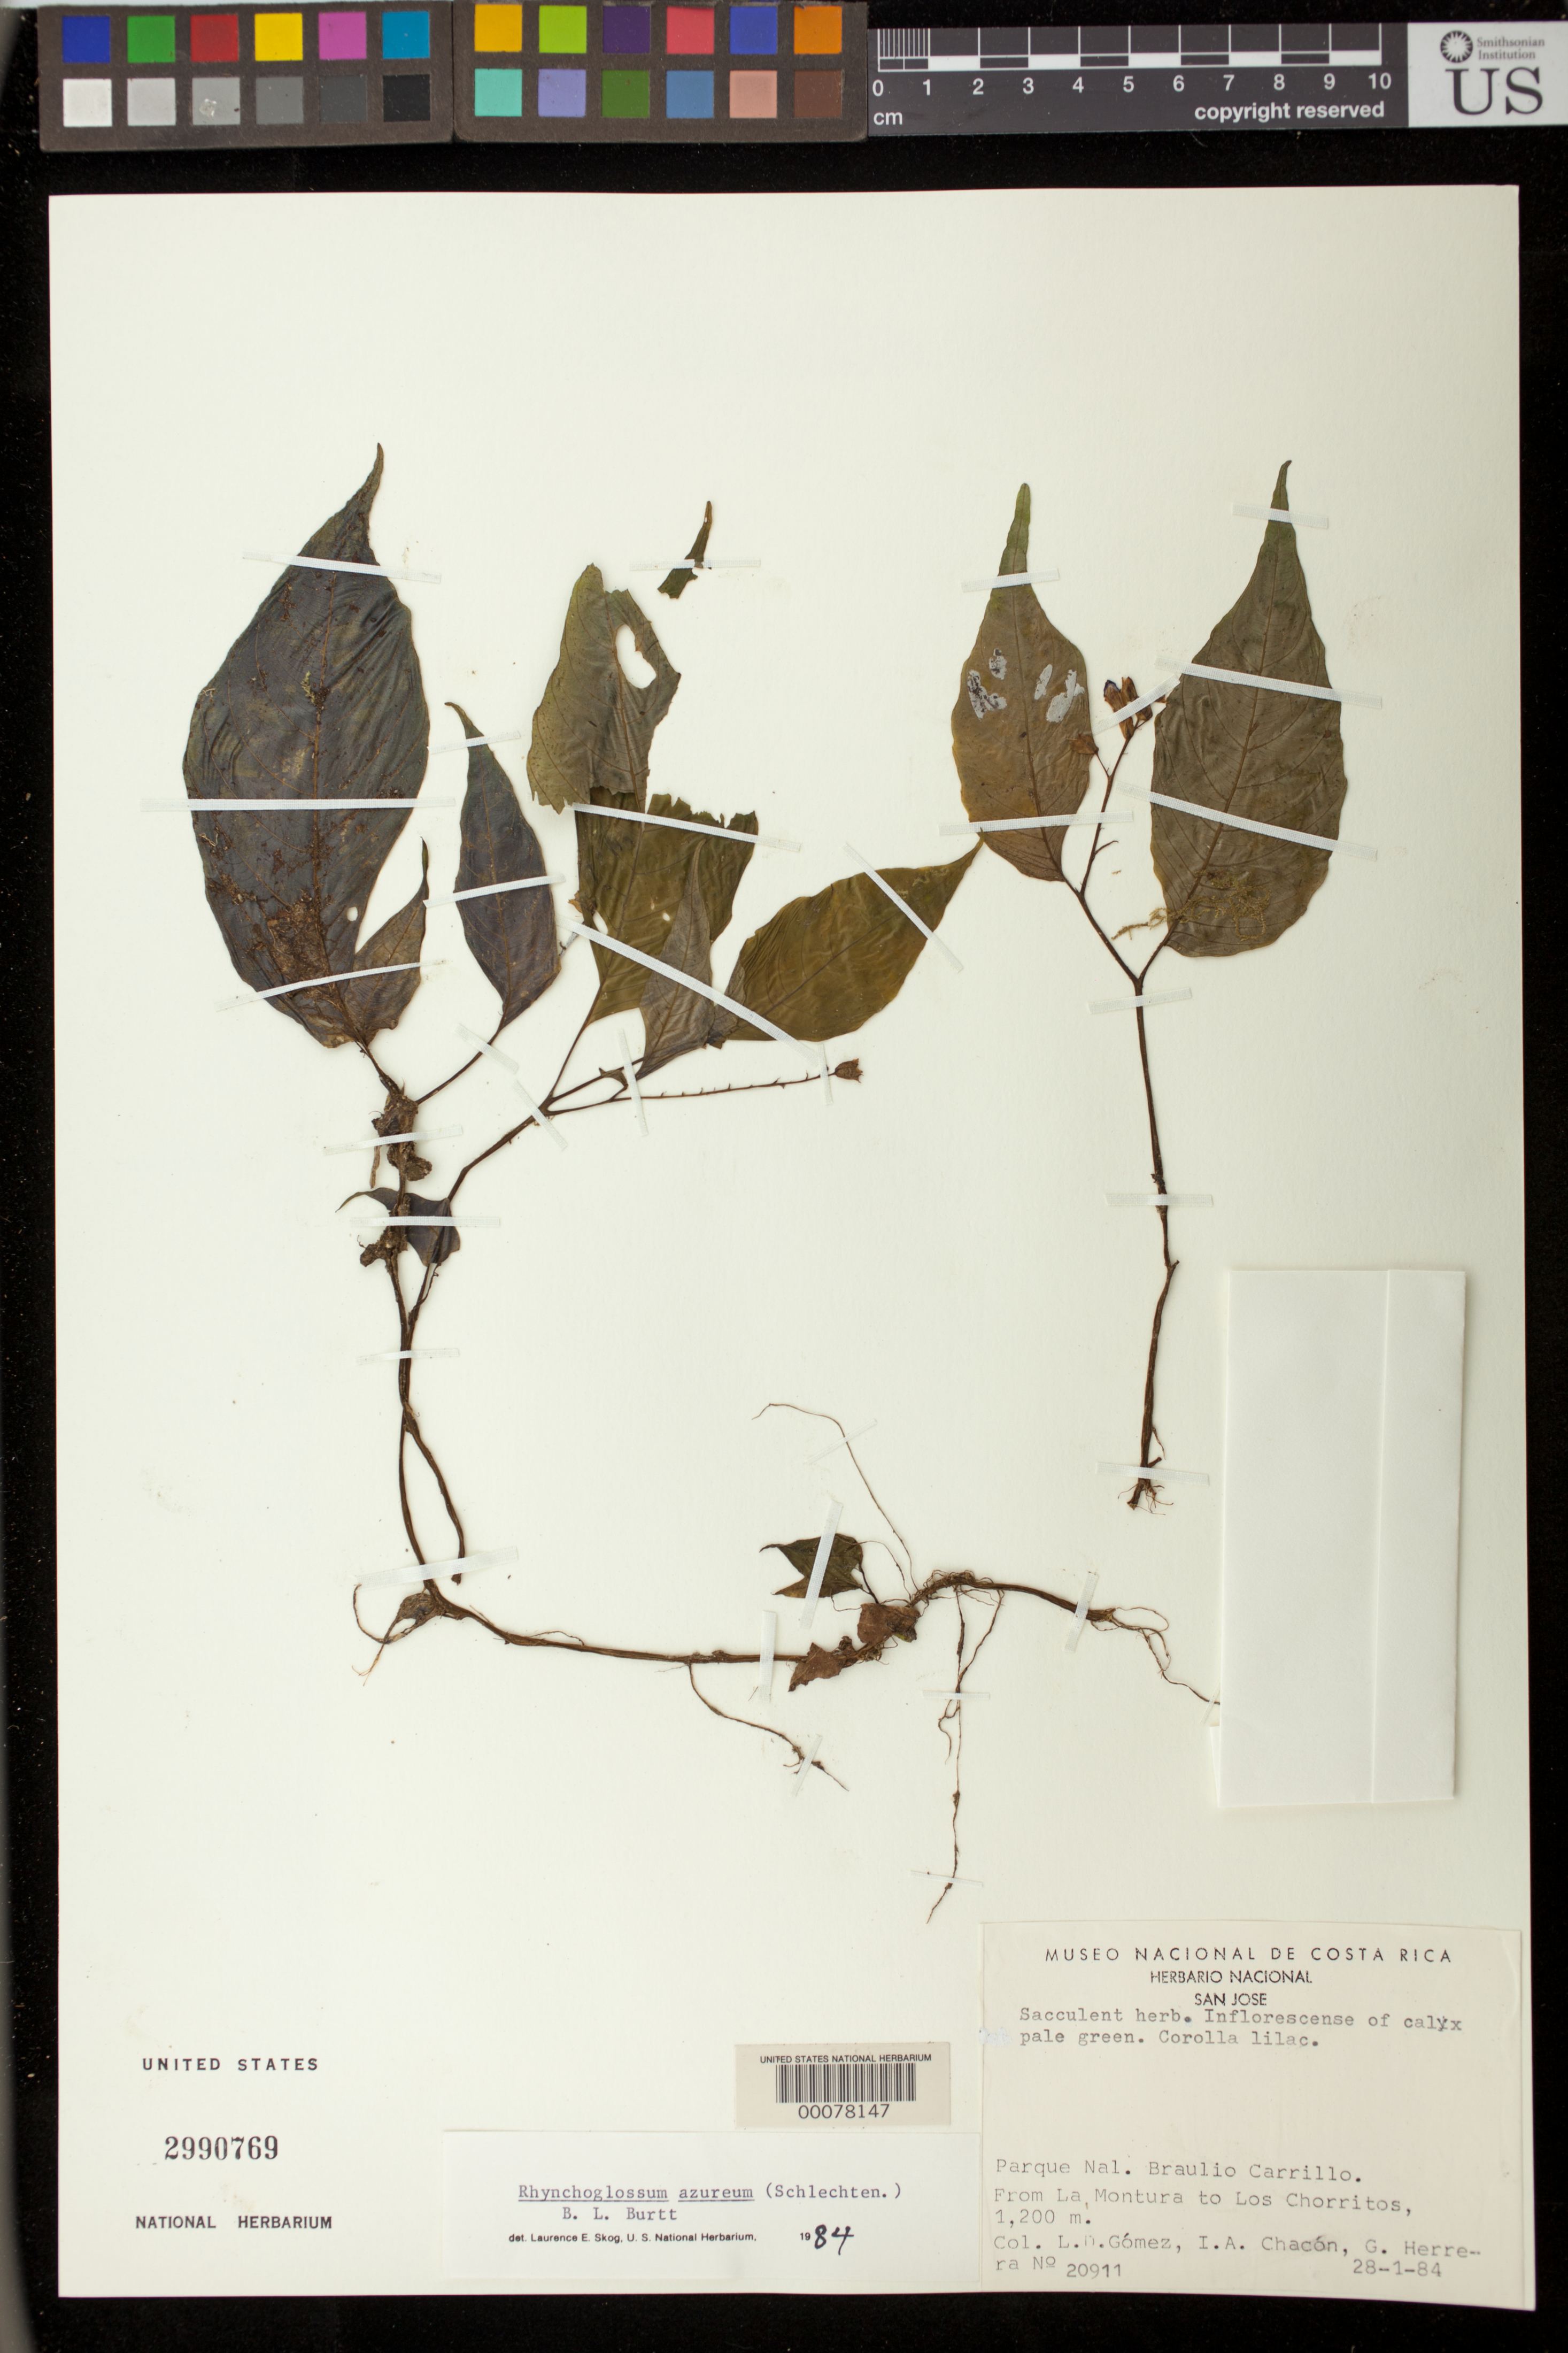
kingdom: Plantae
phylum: Tracheophyta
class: Magnoliopsida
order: Lamiales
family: Gesneriaceae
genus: Rhynchoglossum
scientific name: Rhynchoglossum azureum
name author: (Schltdl.) B.L. Burtt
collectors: L. D. Gómez, I. Chacón & G. Herrera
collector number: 20911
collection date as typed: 28 Jan 1984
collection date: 1984-01-28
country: Costa Rica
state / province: San José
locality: Parque Nac'l Braulio Carrillo, from La Montura to Los Chorritos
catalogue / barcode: US 2990769